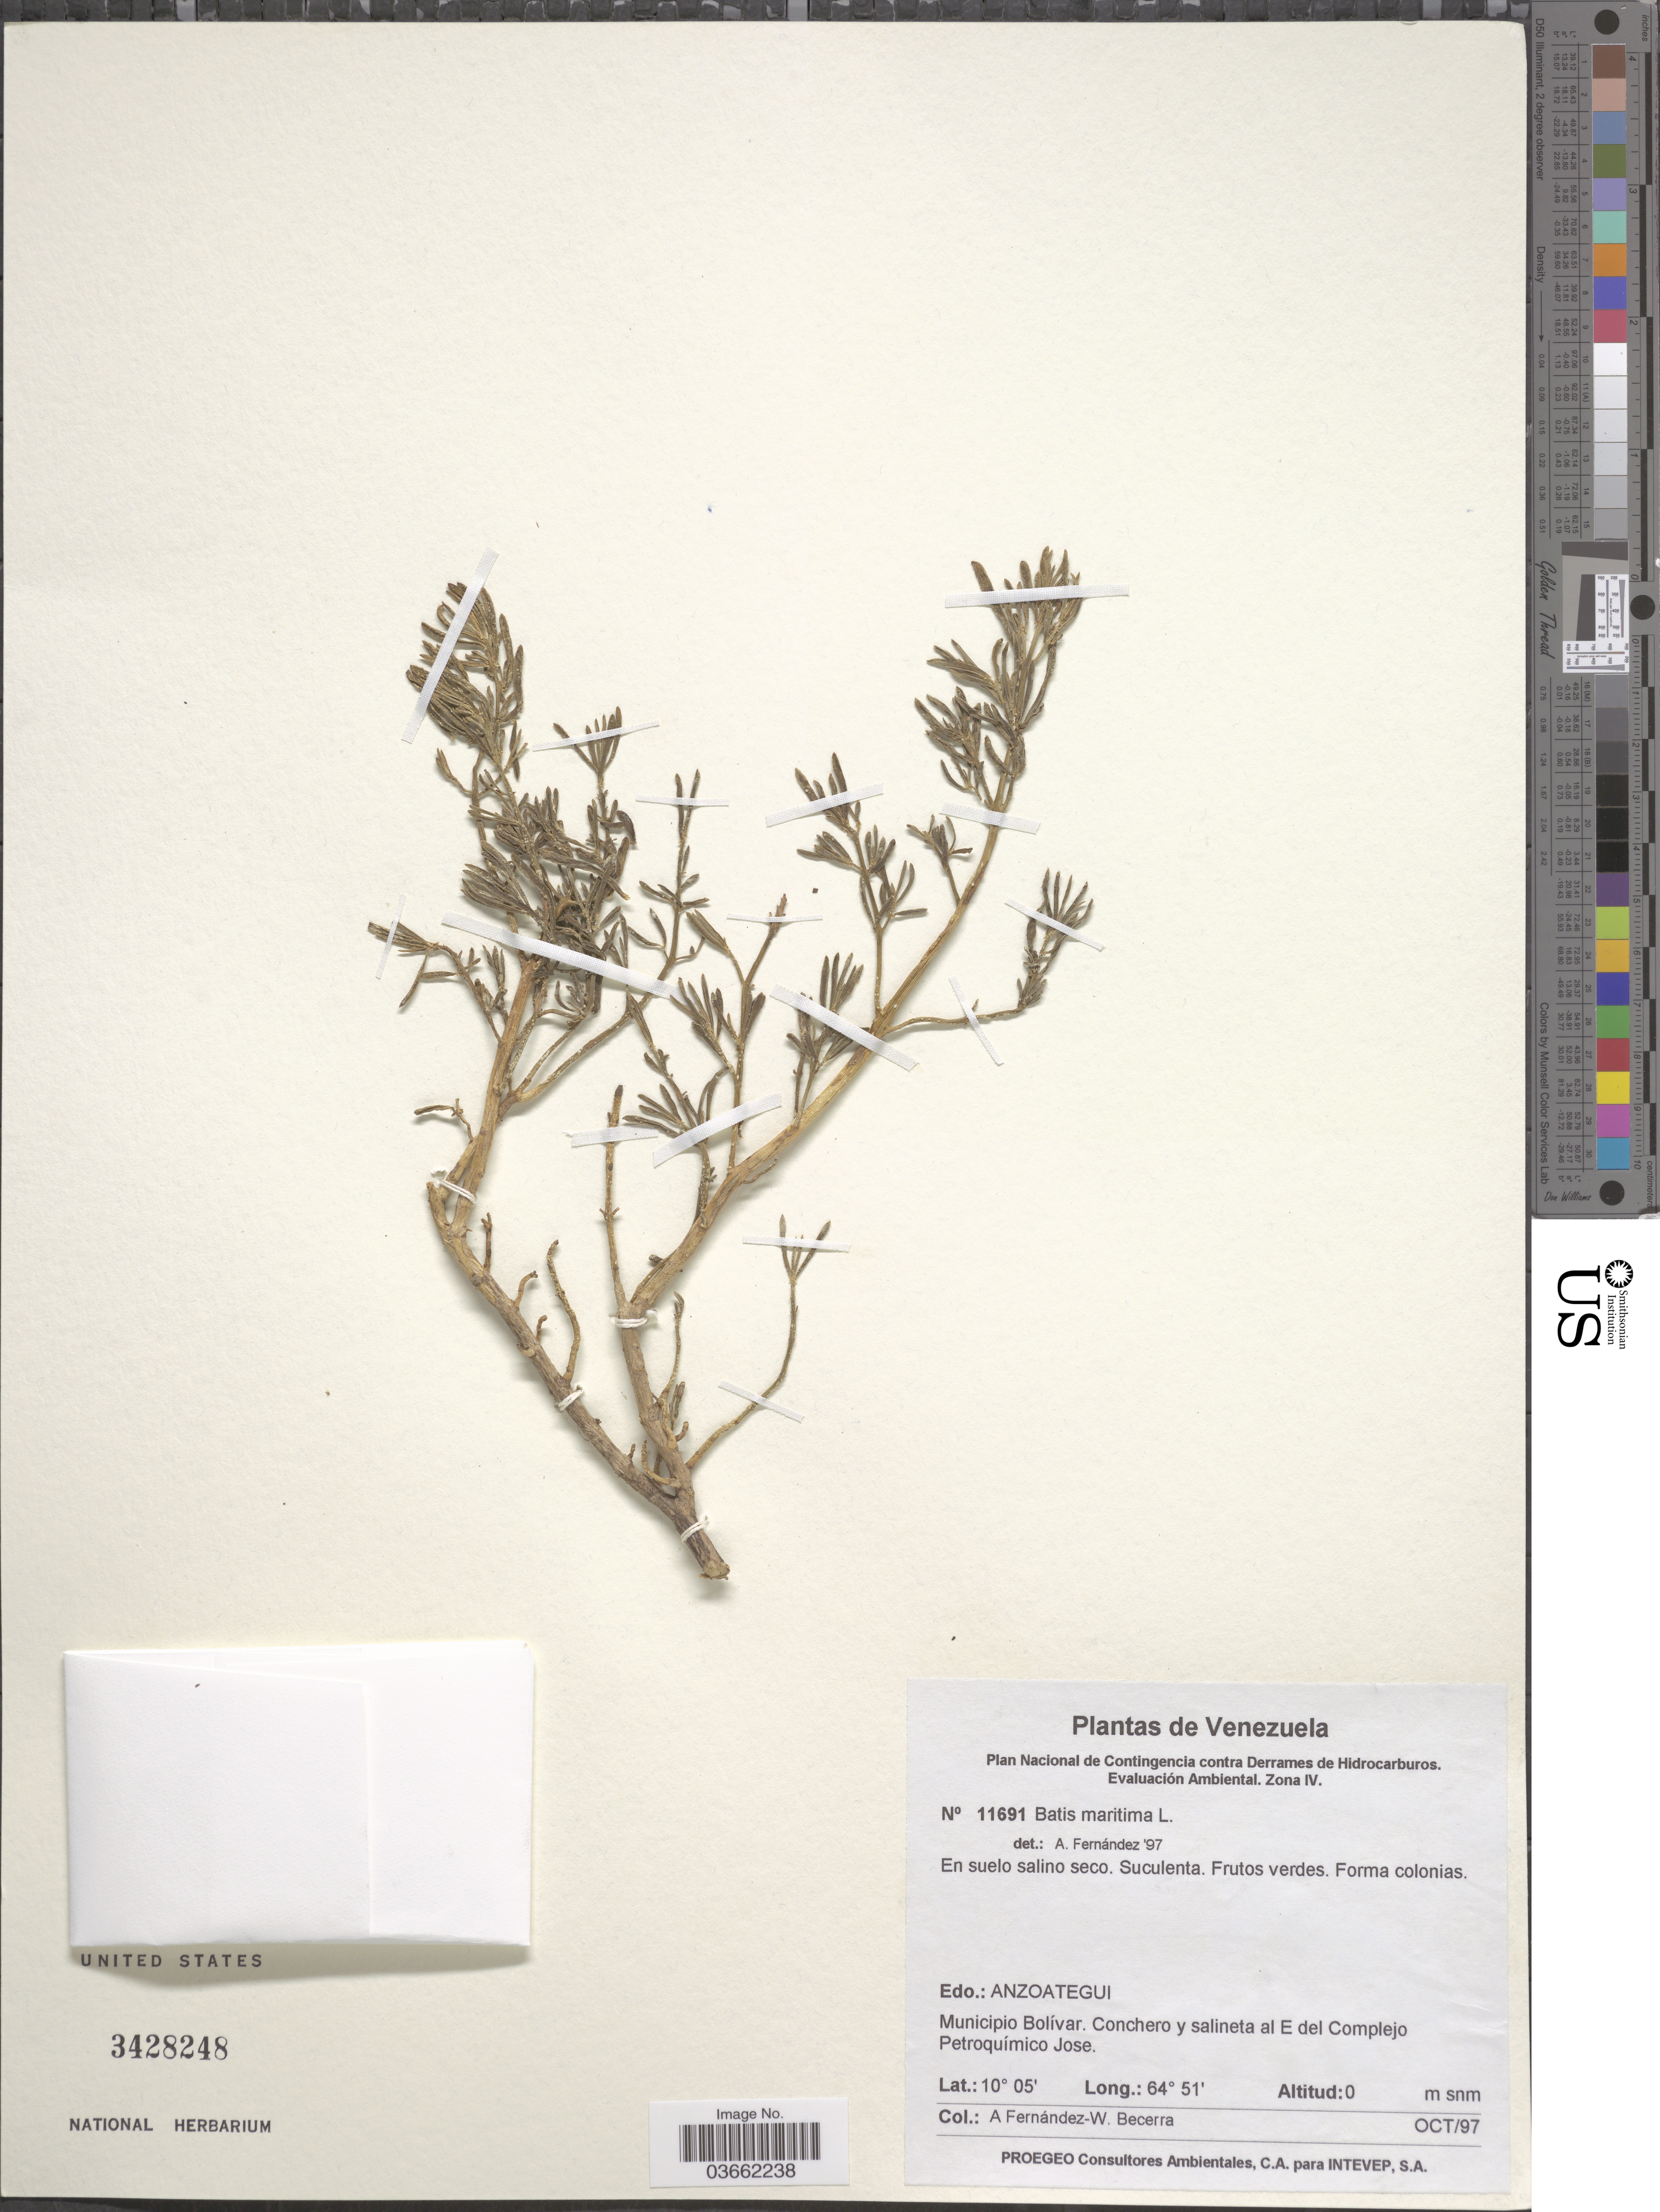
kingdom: Plantae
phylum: Tracheophyta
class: Magnoliopsida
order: Brassicales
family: Bataceae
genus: Batis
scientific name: Batis maritima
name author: L.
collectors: A. Fernández & W. Becerra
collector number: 11691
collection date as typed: Transcribed d/m/y: /10/97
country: Venezuela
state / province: Anzoategui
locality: Municipio Bolívar. Conchero y salineta al E del Complejo Petroquímico Jose.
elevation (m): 0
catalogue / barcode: US 3428248